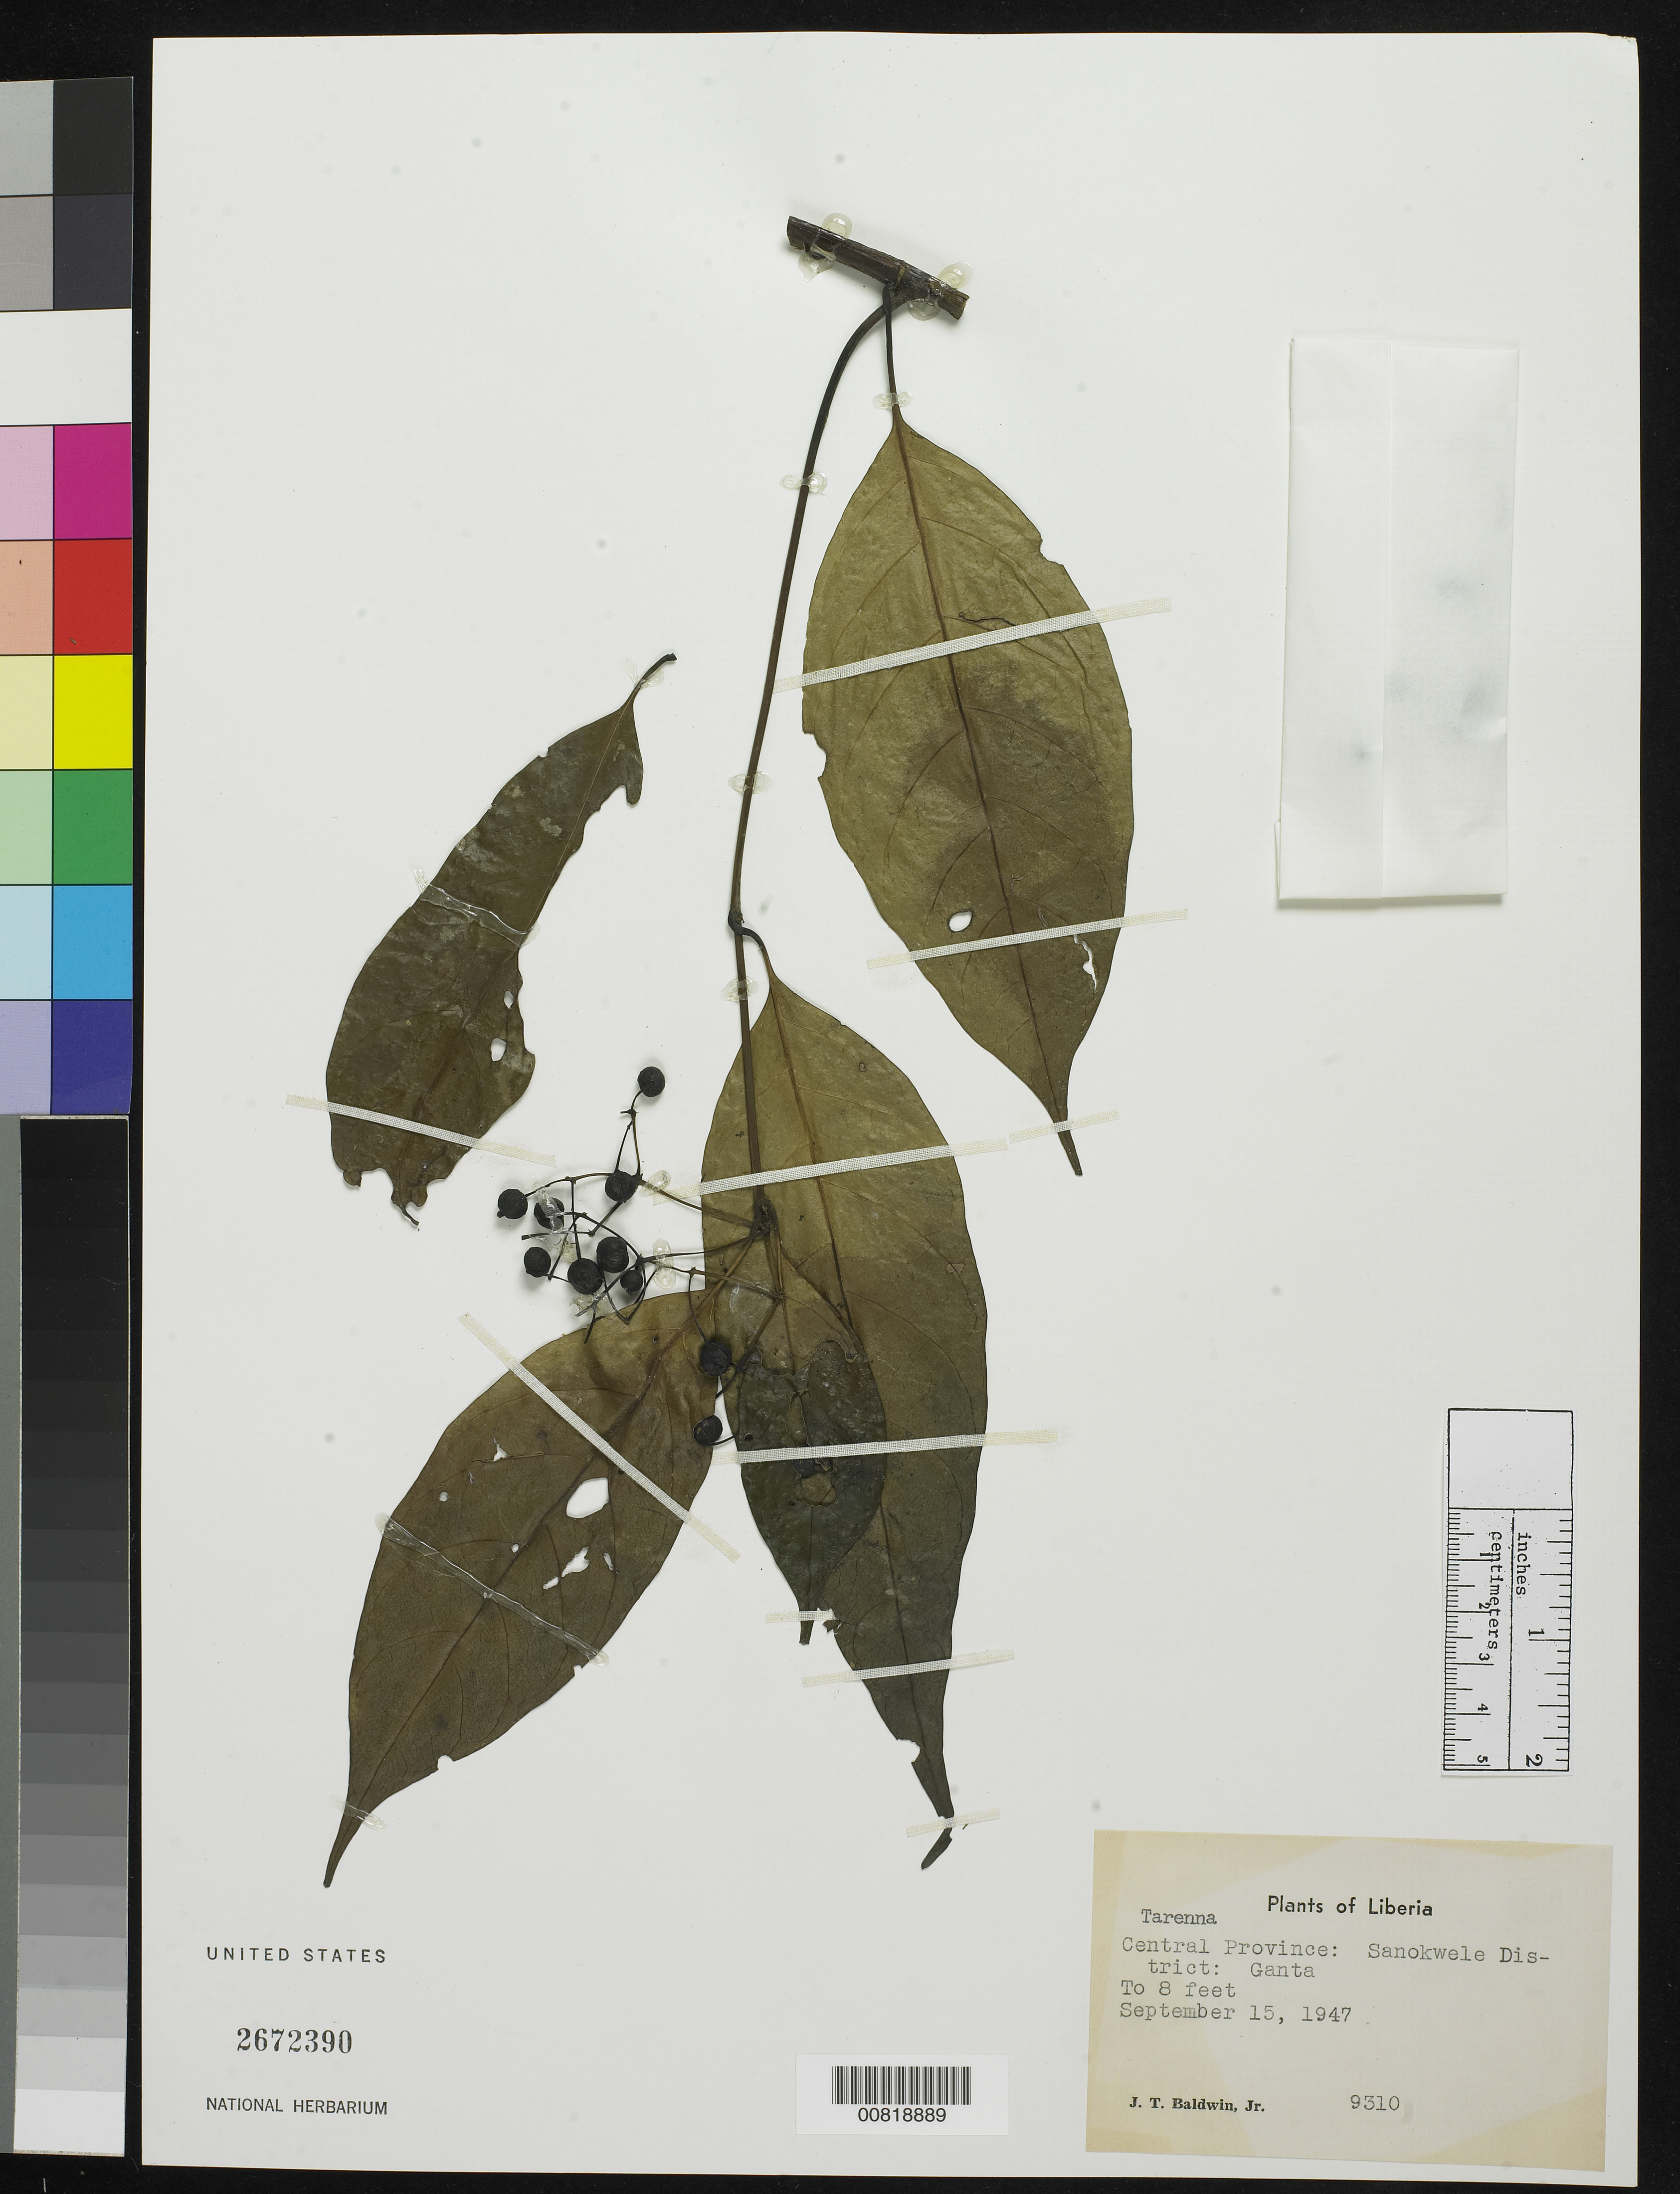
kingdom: Plantae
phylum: Tracheophyta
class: Magnoliopsida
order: Gentianales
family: Rubiaceae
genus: Tarenna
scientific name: Tarenna sp.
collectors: J. T. Baldwin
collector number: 9310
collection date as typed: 15 Sep 1947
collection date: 1947-09-15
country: Liberia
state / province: Nimba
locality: Central Province: Sanokwele District, Ganta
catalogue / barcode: US 2672390